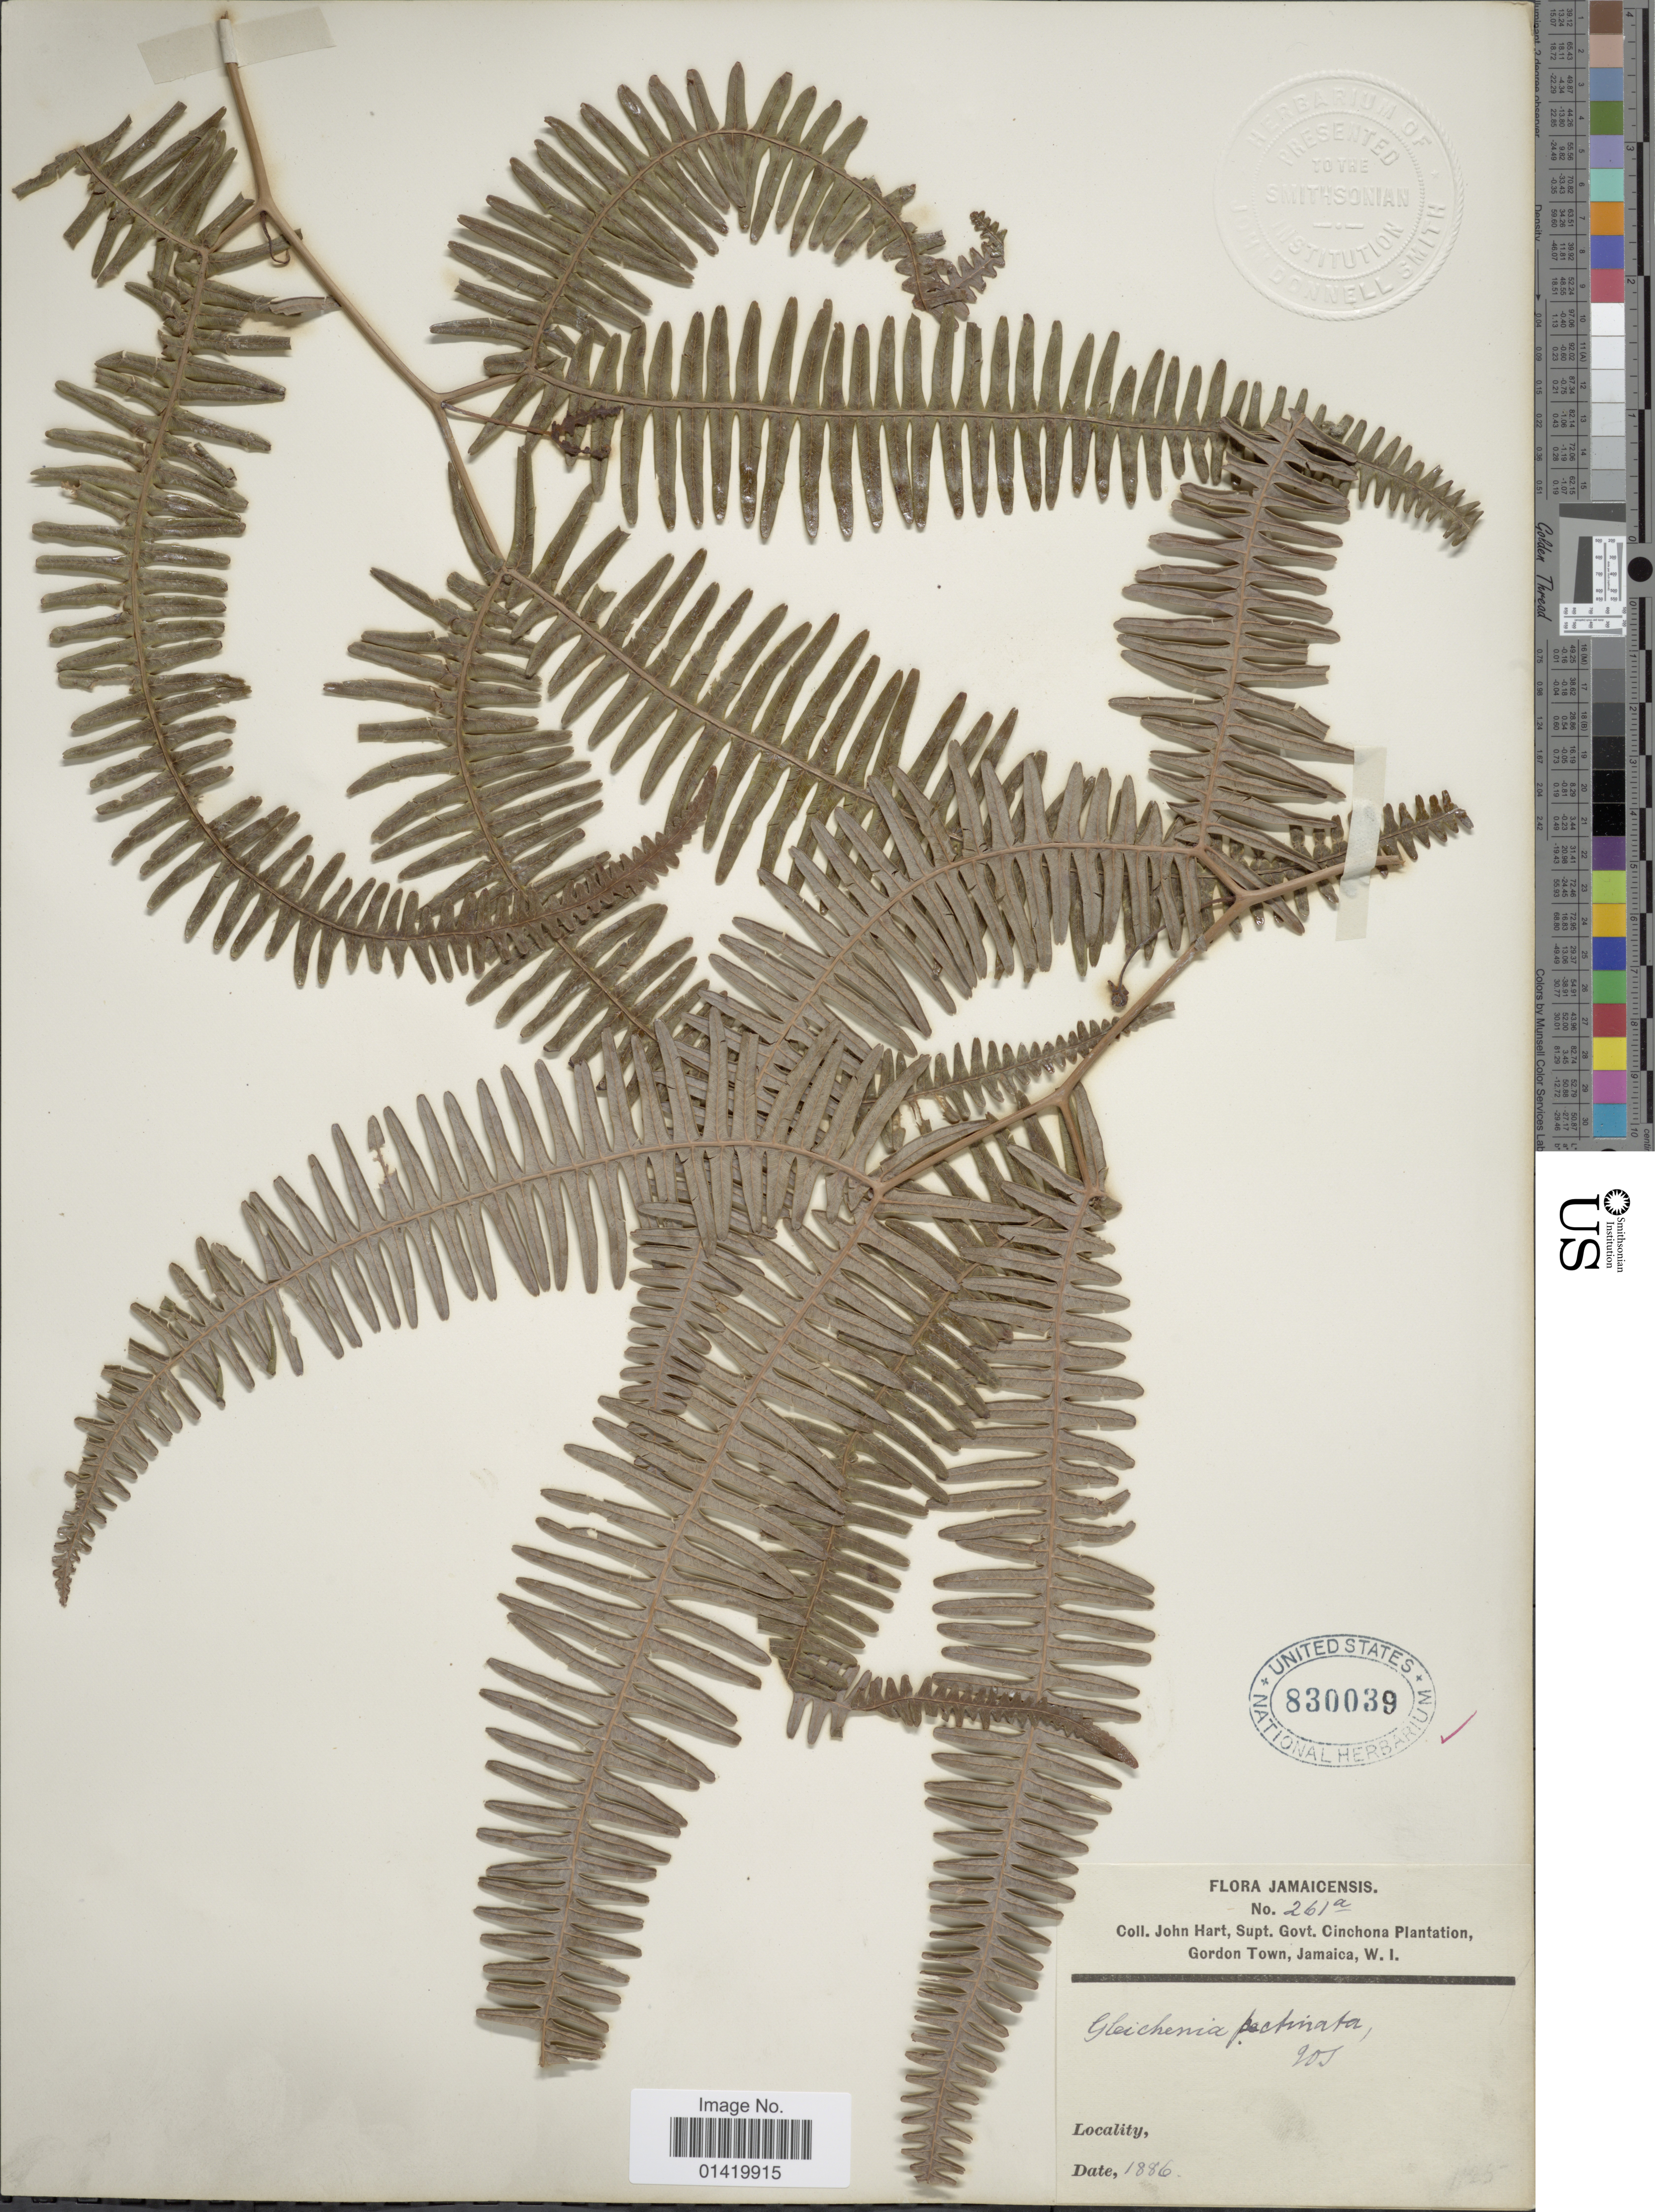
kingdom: Plantae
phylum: Tracheophyta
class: Polypodiopsida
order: Gleicheniales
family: Gleicheniaceae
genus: Gleichenella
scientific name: Gleichenella pectinata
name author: (Willd.) Ching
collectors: J. Hart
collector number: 261a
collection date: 1886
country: Jamaica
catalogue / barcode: US 830039